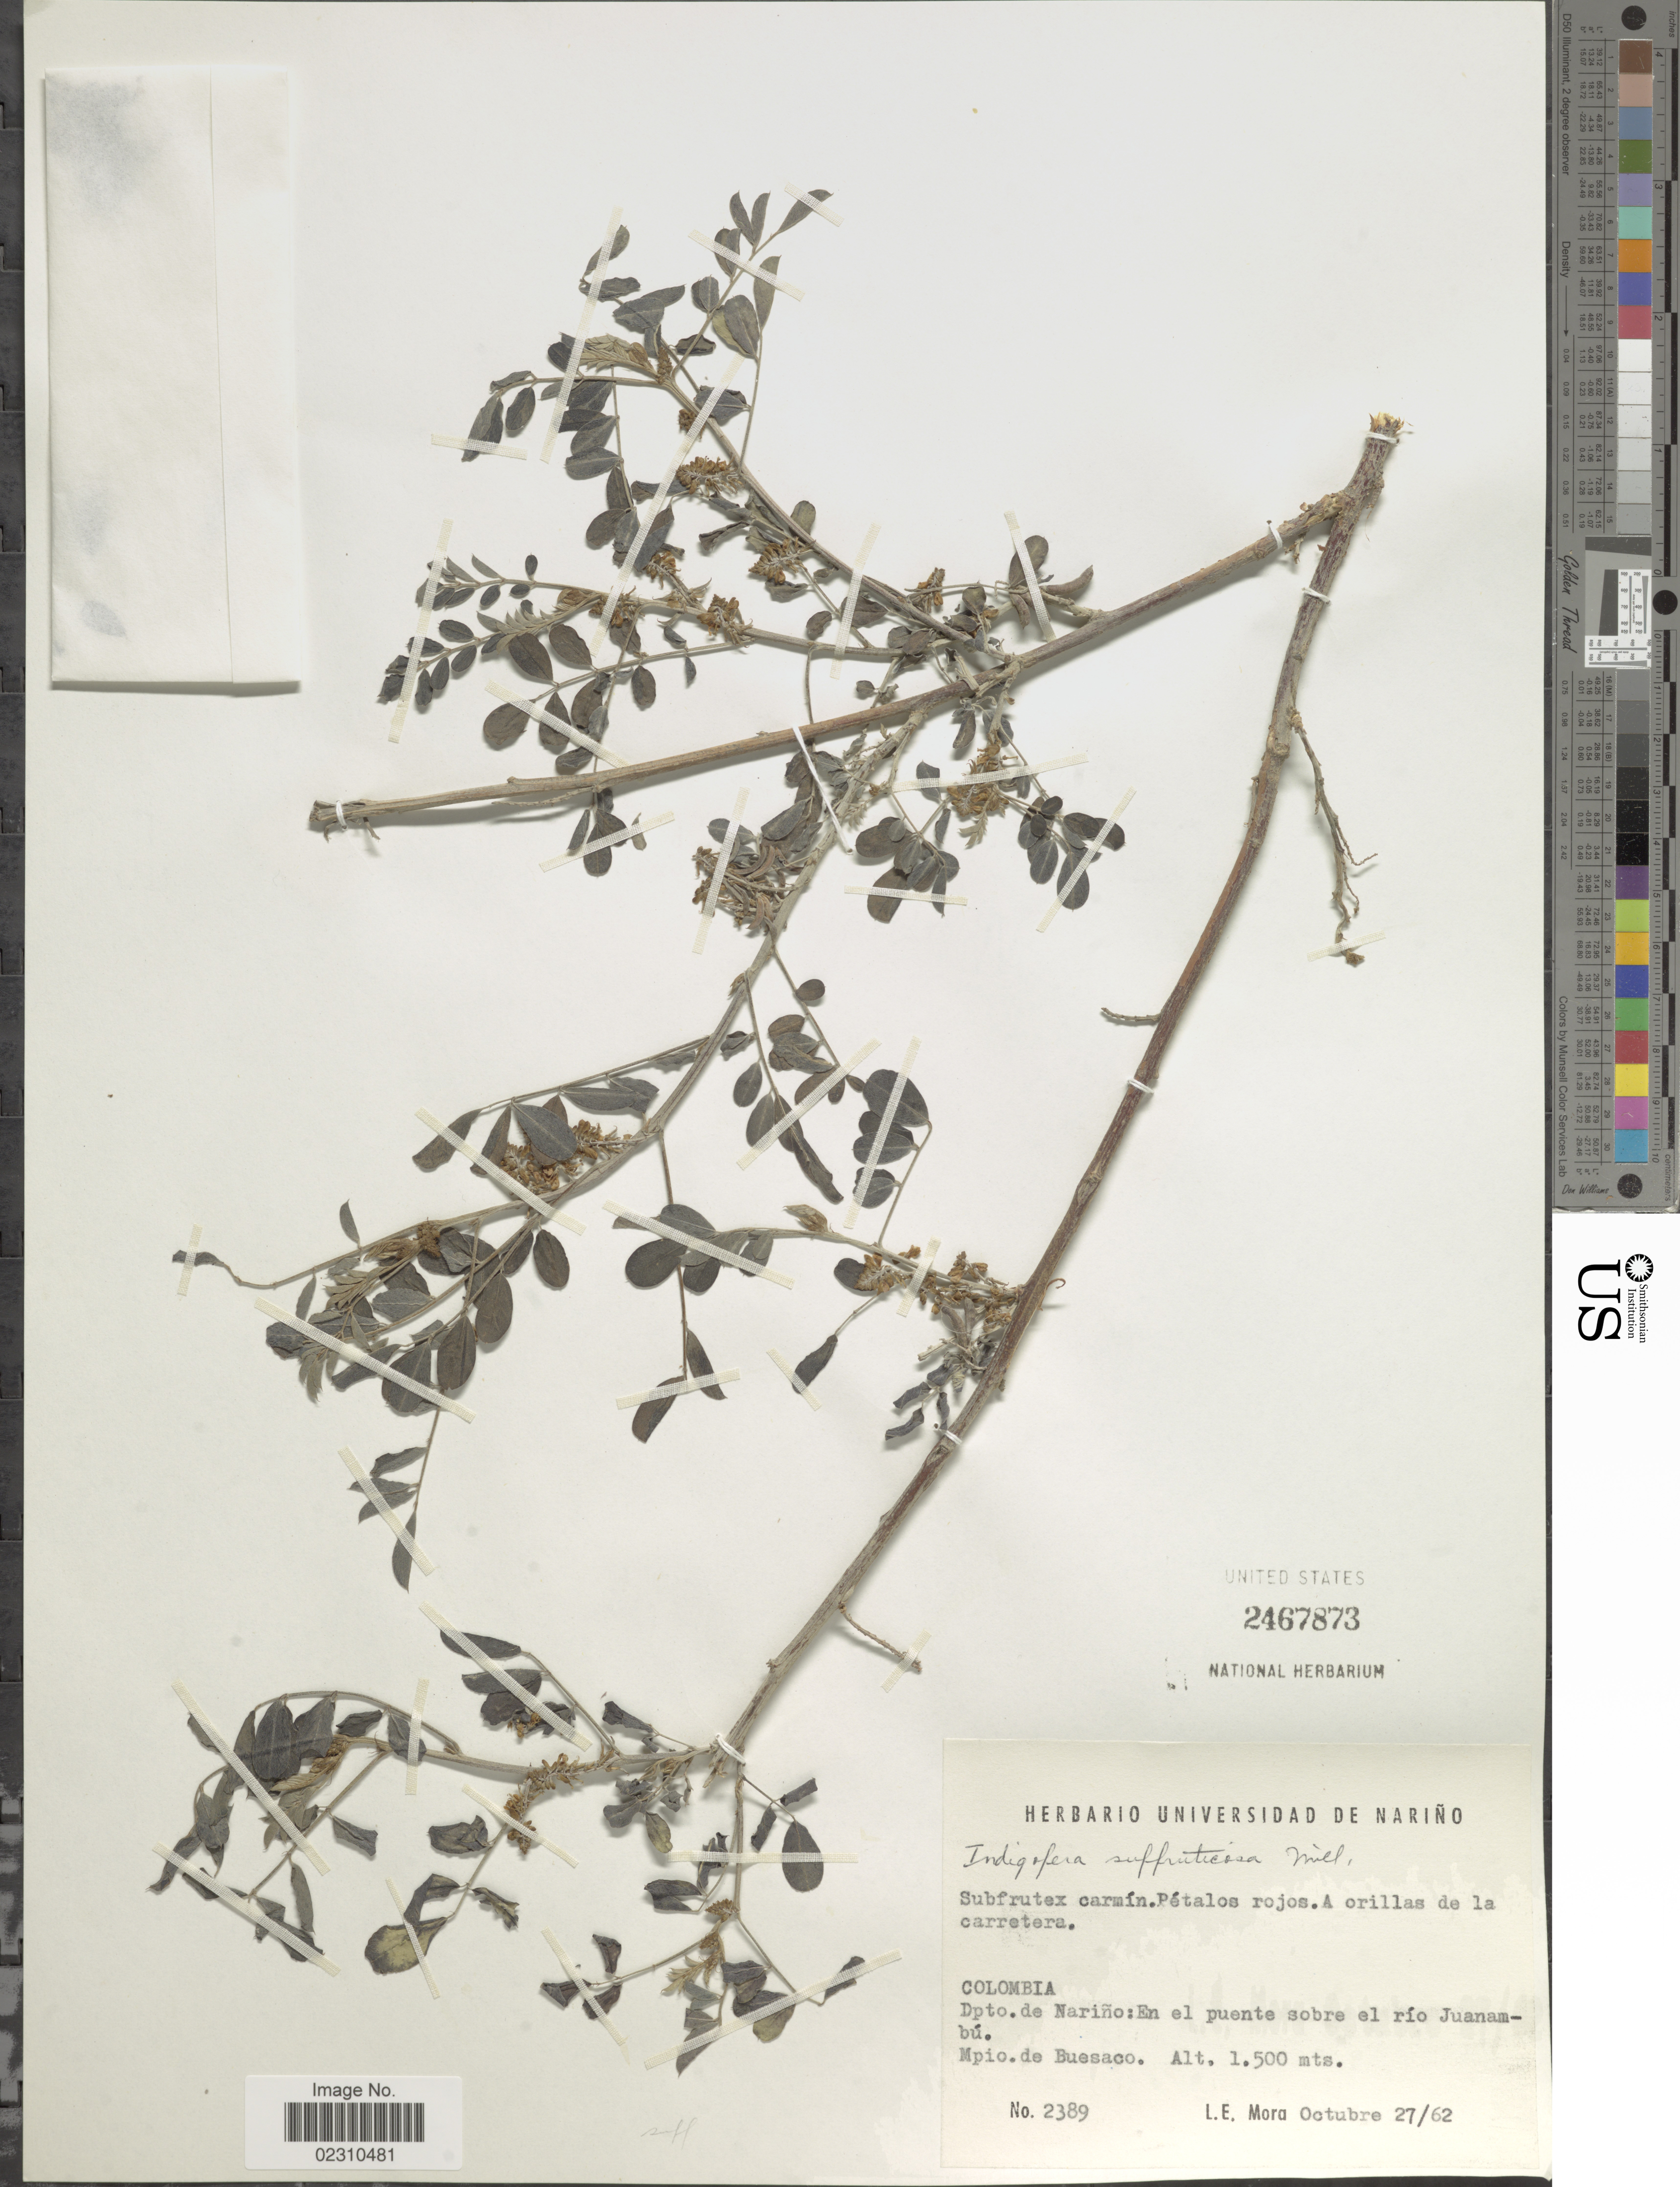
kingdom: Plantae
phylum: Tracheophyta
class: Magnoliopsida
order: Fabales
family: Fabaceae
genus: Indigofera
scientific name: Indigofera suffruticosa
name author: Mill.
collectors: L. Mora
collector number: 2389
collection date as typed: Transcribed d/m/y: 27/10/62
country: Colombia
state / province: Nariño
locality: Colombia, Dpto. de Narino; En el puente sobre el rio Juanambu. Mpio. de Buesaco.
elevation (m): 1500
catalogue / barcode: US 2467873